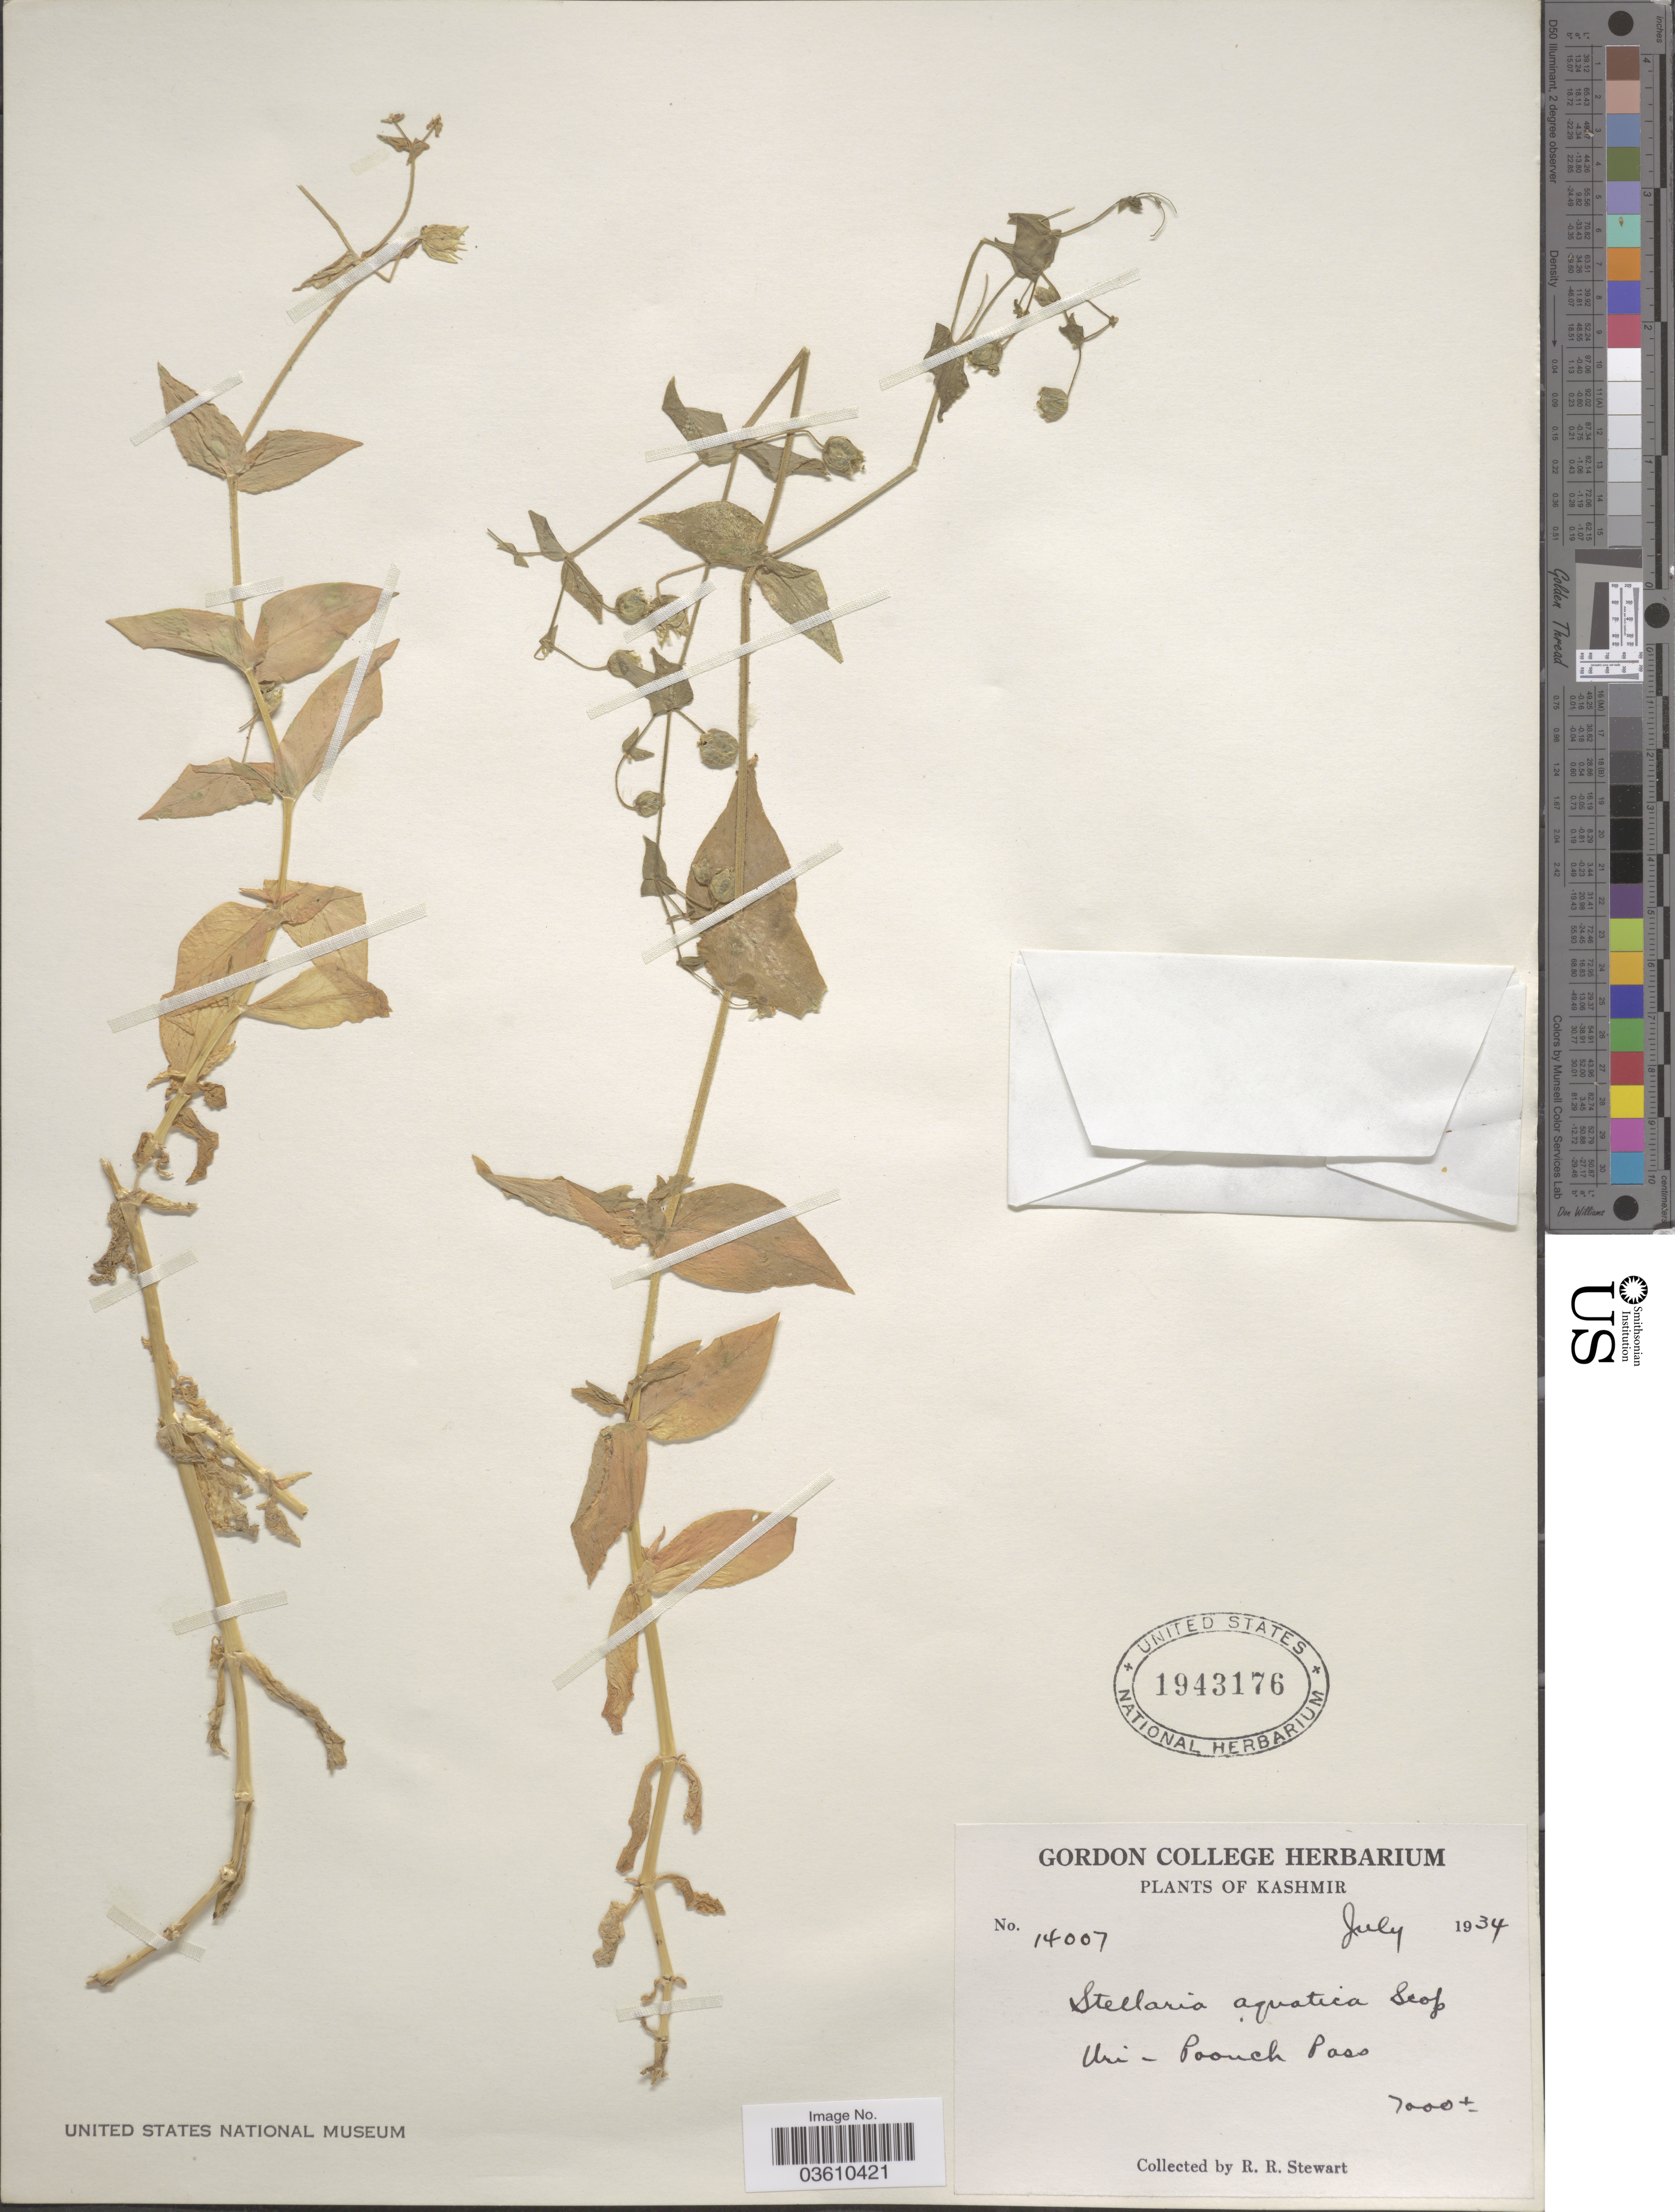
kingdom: Plantae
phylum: Tracheophyta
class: Magnoliopsida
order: Caryophyllales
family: Caryophyllaceae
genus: Stellaria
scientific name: Stellaria aquatica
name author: L.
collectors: R. Stewart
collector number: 14007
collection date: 1934-07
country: India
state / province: Jammu and Kashmir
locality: Kashmir. Uri-Poonch Pass.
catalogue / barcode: US 1943176